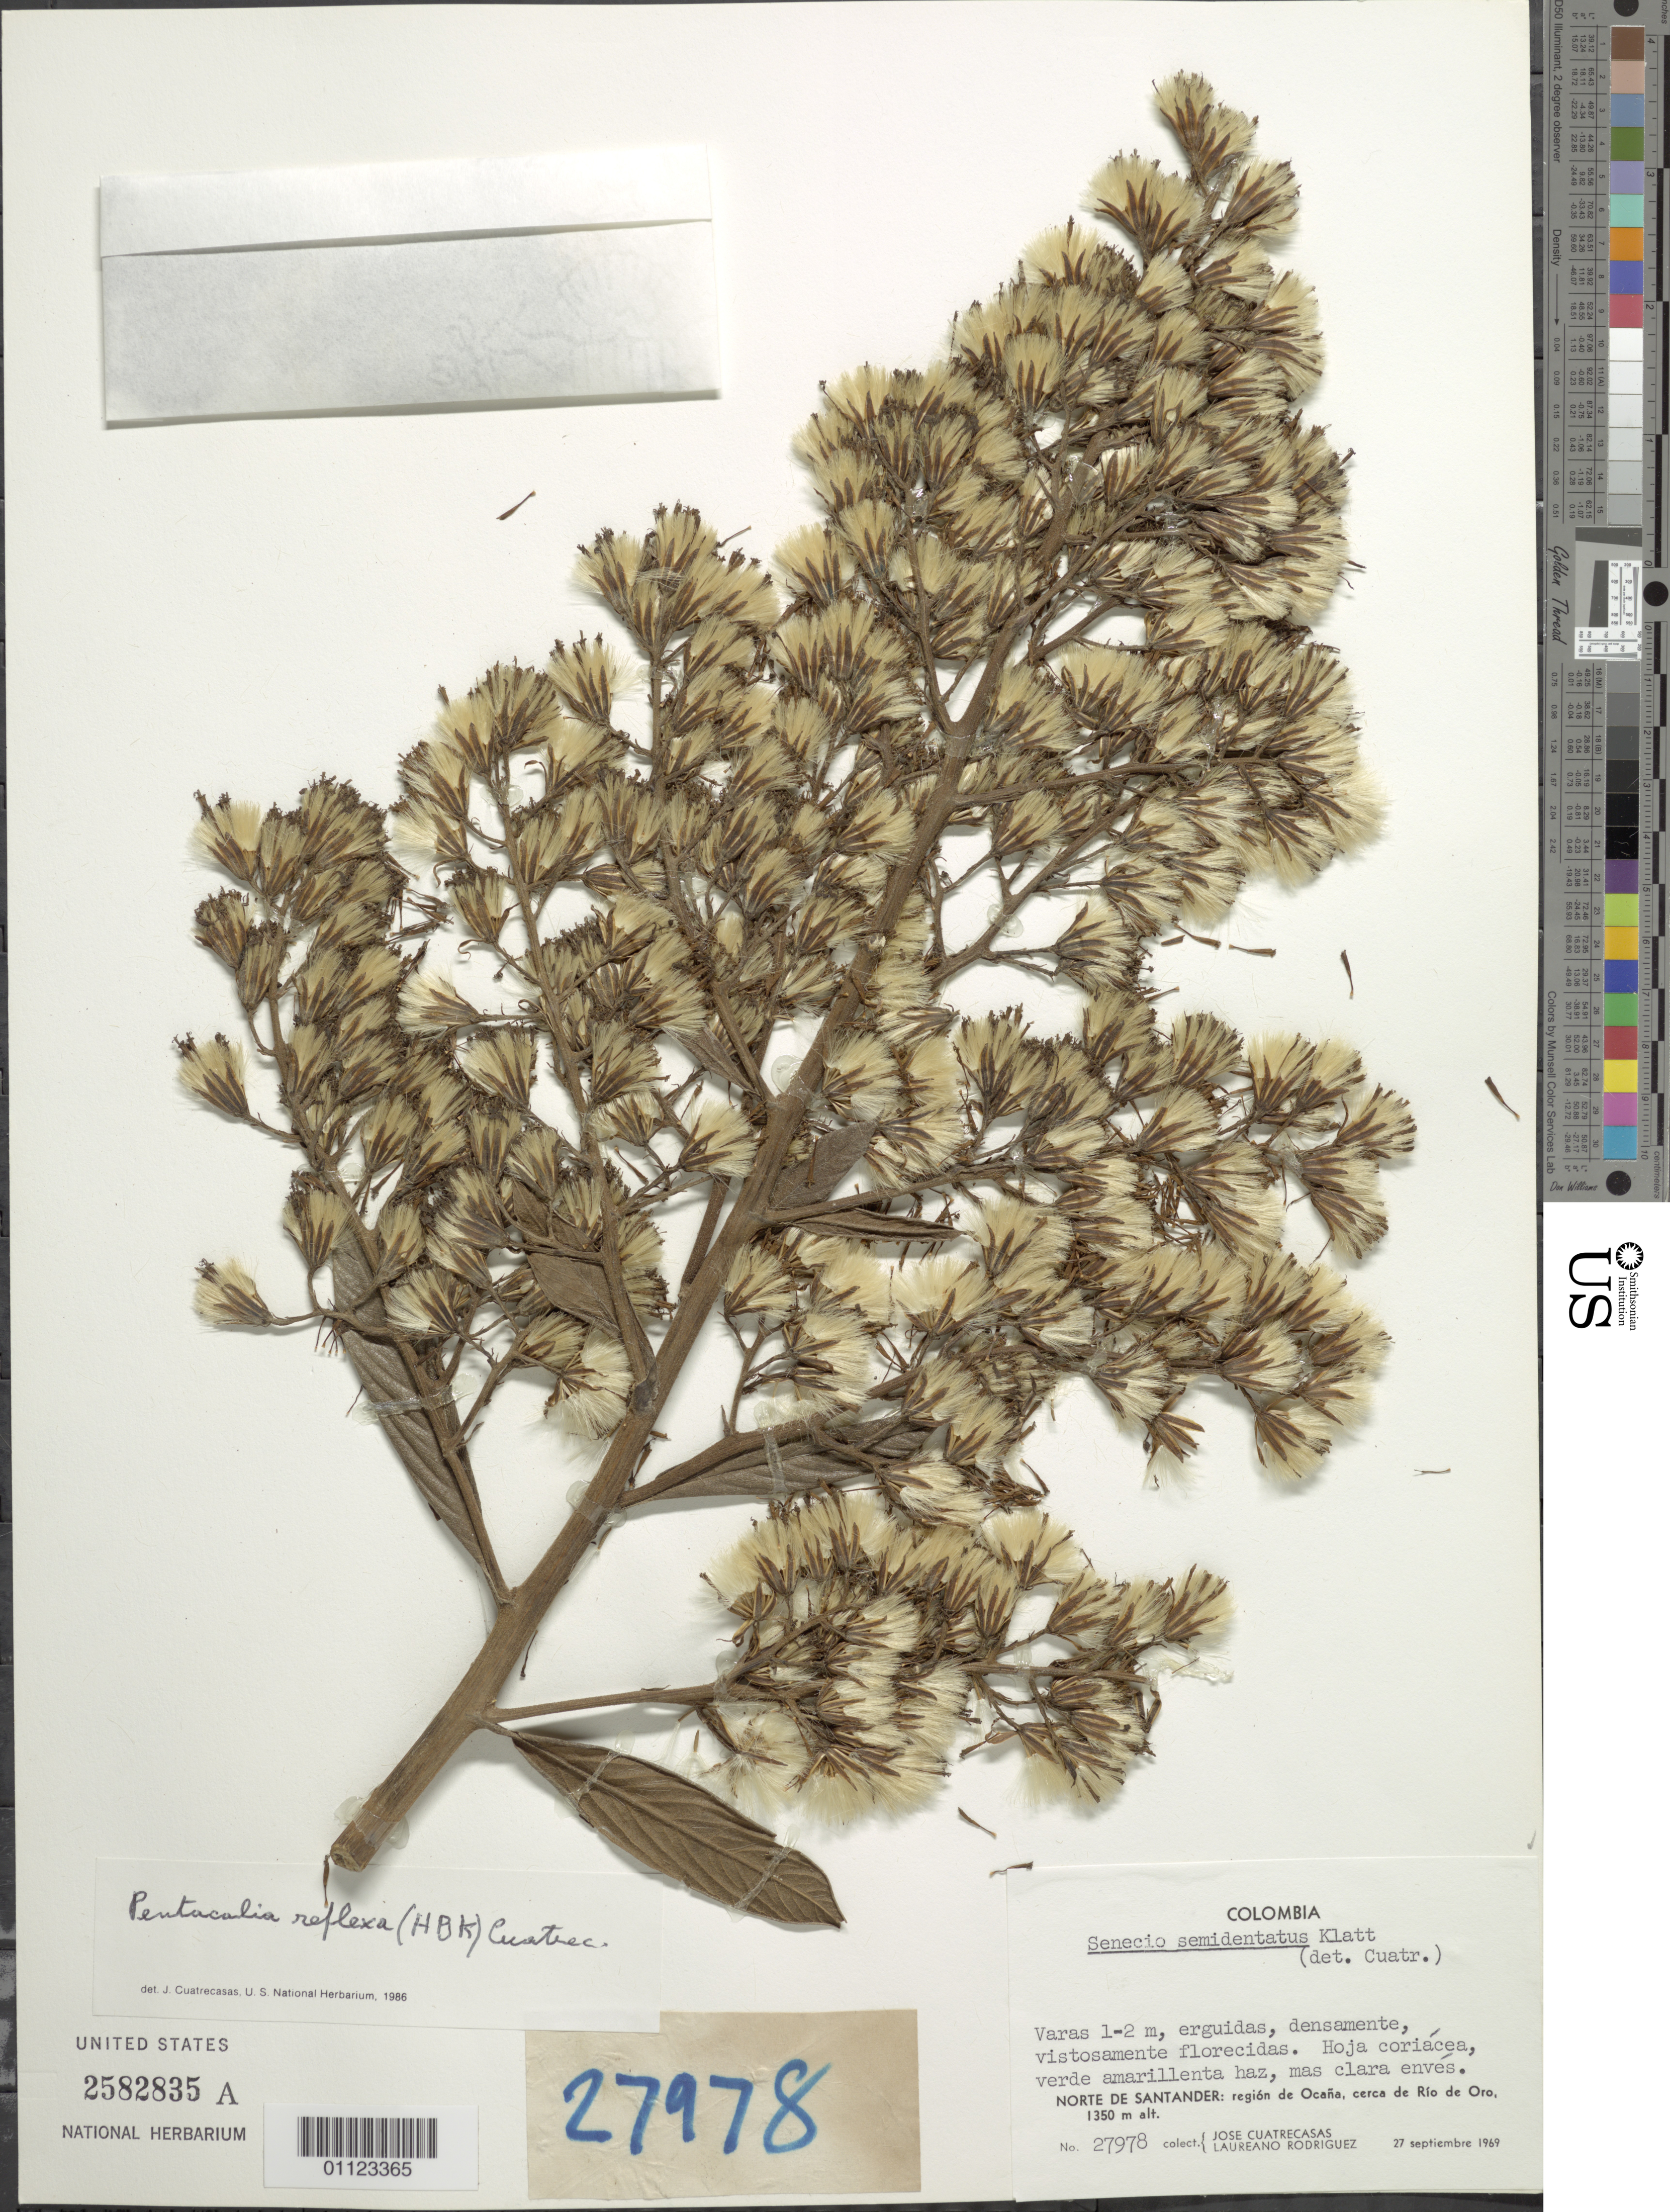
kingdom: Plantae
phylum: Tracheophyta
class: Magnoliopsida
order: Asterales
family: Asteraceae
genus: Pentacalia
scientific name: Pentacalia reflexa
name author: (Kunth) Cuatrec.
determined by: Cuatrecasas, J.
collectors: J. Cuatrecasas & L. Rodriguez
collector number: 27978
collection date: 1969-09-27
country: Colombia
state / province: Norte de Santander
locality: Región de Ocaña, cerca de Río de Oro.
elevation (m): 1350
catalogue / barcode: US 2582835a